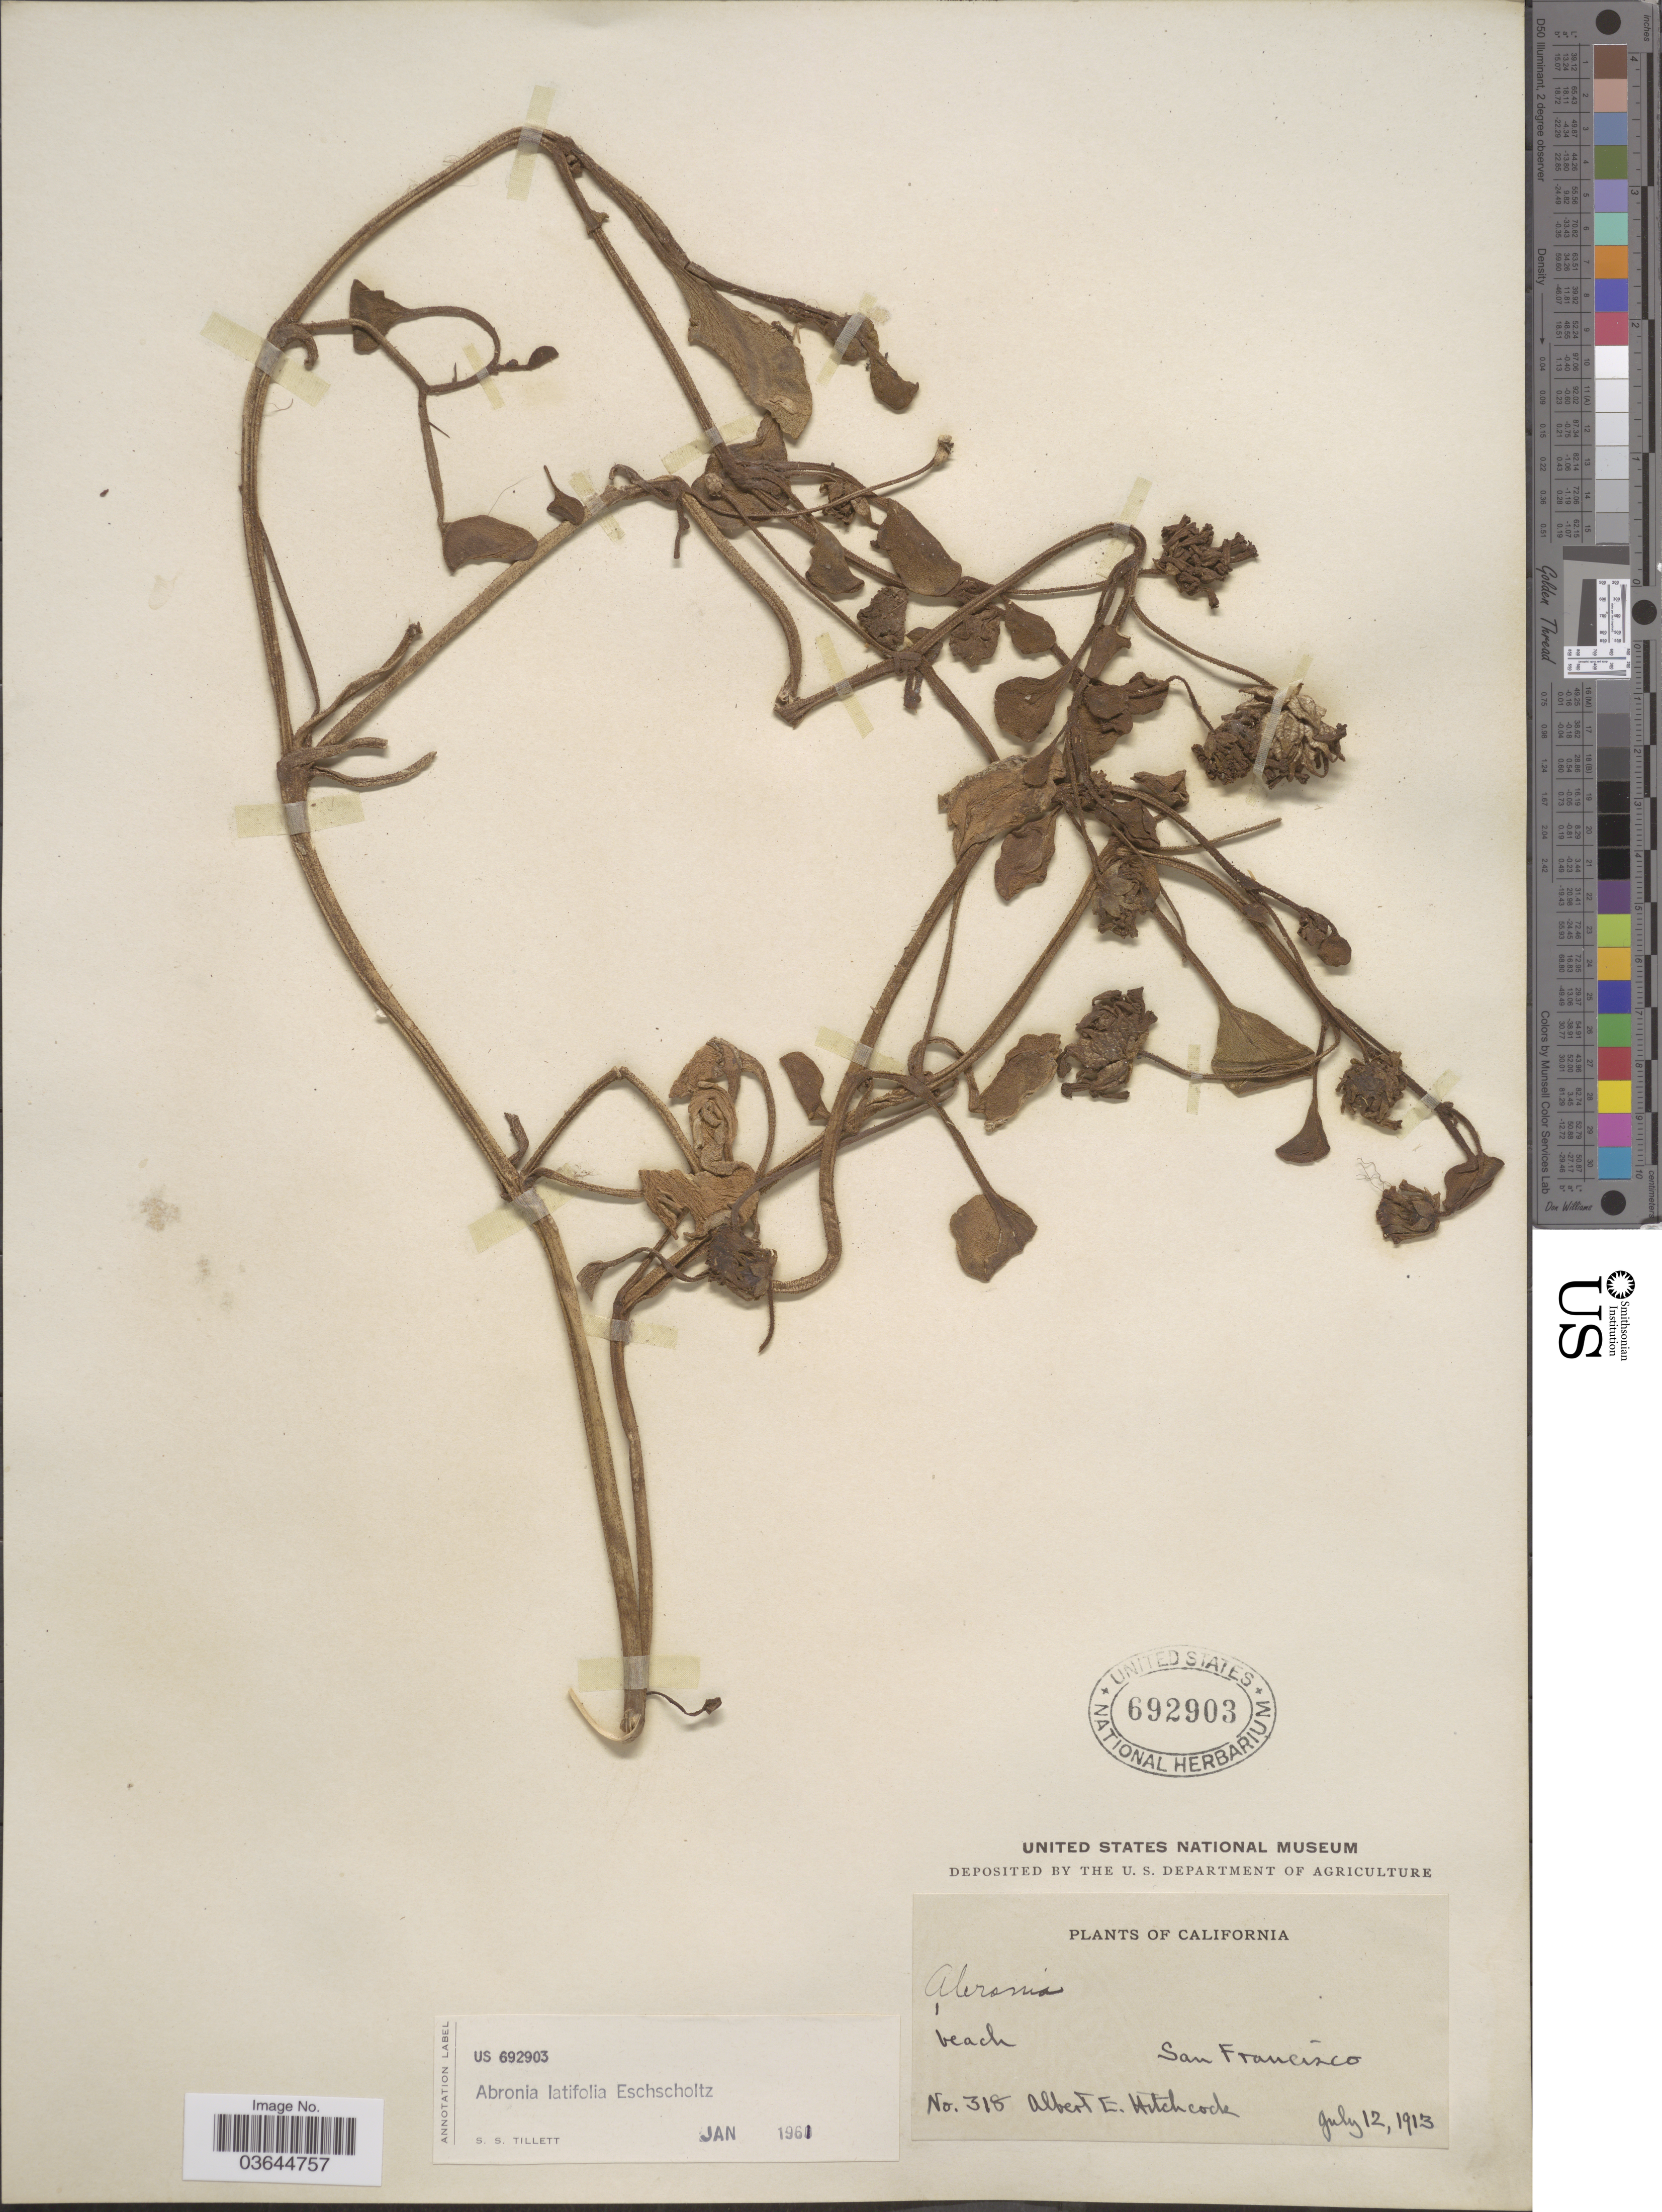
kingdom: Plantae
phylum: Tracheophyta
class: Magnoliopsida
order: Caryophyllales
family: Nyctaginaceae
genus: Abronia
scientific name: Abronia latifolia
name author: Eschsch.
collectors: A. Hitchcock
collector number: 318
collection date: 1913-07-12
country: United States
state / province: California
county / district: San Francisco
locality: Beach. San Francisco.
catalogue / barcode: US 692903